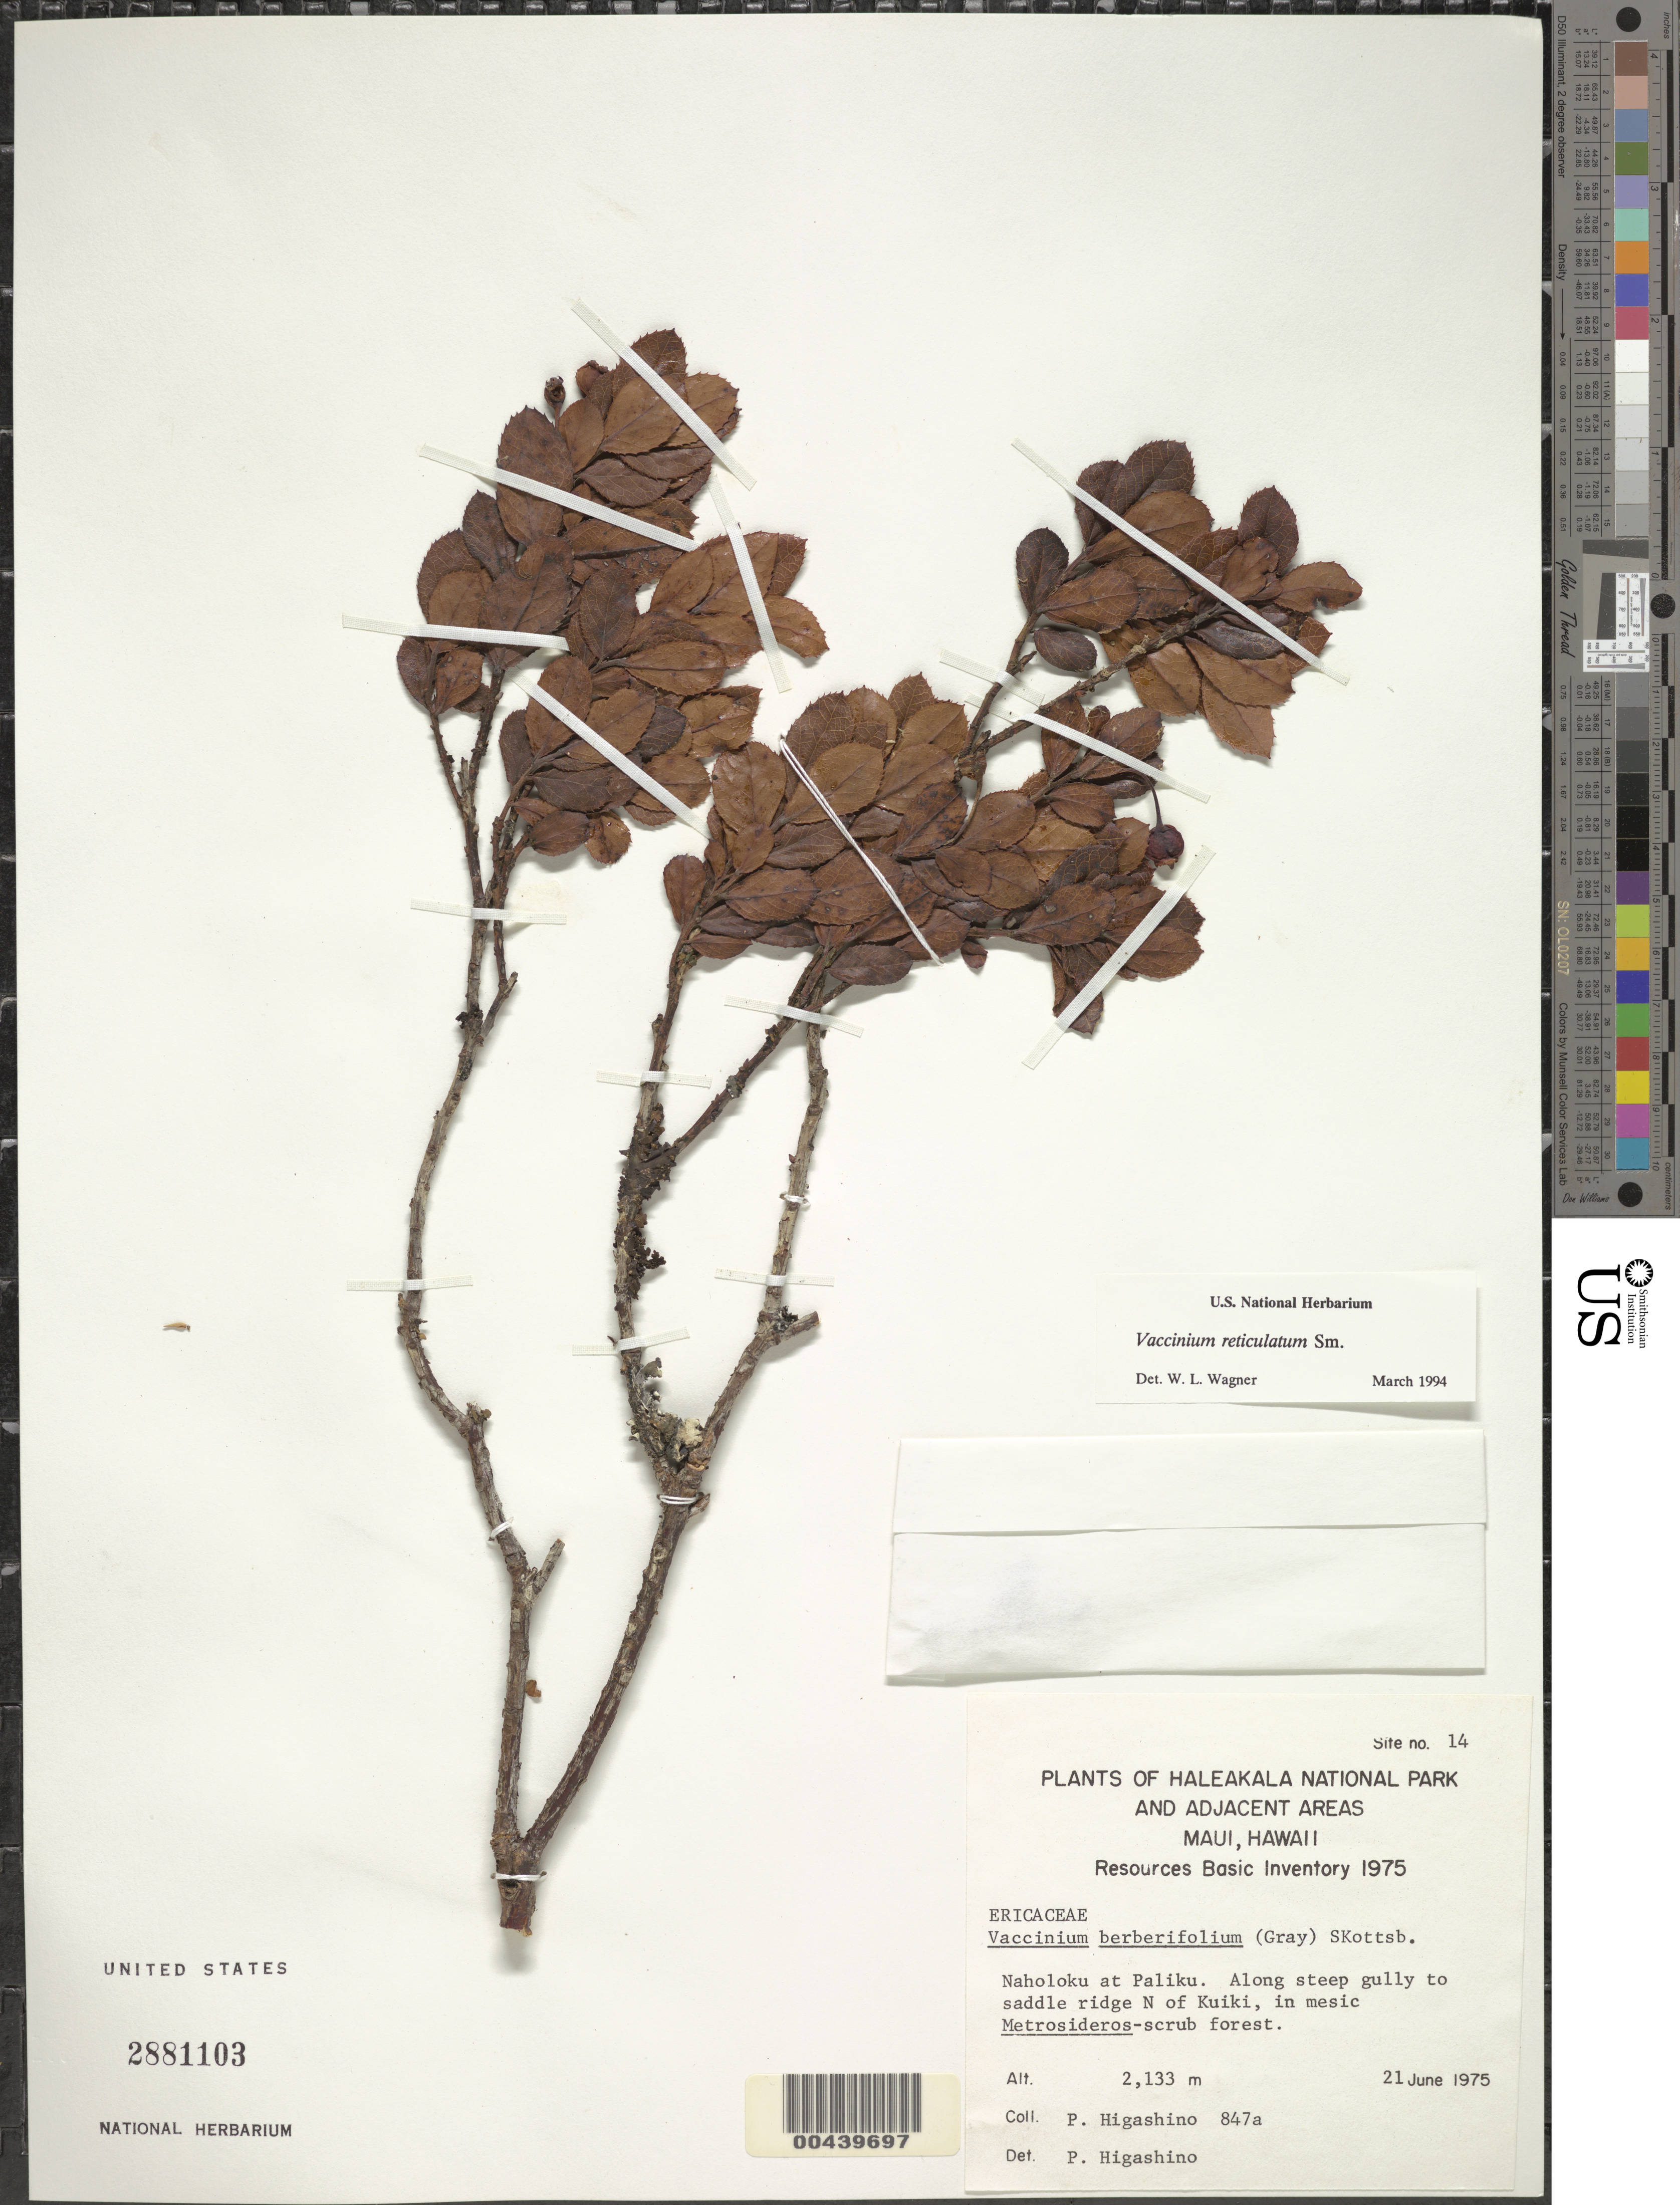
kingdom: Plantae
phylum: Tracheophyta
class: Magnoliopsida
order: Ericales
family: Ericaceae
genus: Vaccinium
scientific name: Vaccinium reticulatum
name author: Sm.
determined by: Wagner, W. L., (BOT), Smithsonian Institution - National Museum of Natural History (UNITED STATES)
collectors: P. Higashino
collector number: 847a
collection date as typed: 21 Jun 1975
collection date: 1975-06-21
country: United States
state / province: Hawaii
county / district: Maui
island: Maui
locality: Haleakala National Park and adjacent areas, site no. 14: Naholoku at Paliku. Along steep gully to saddle ridge north of Kuiki.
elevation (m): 2133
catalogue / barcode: US 2881103